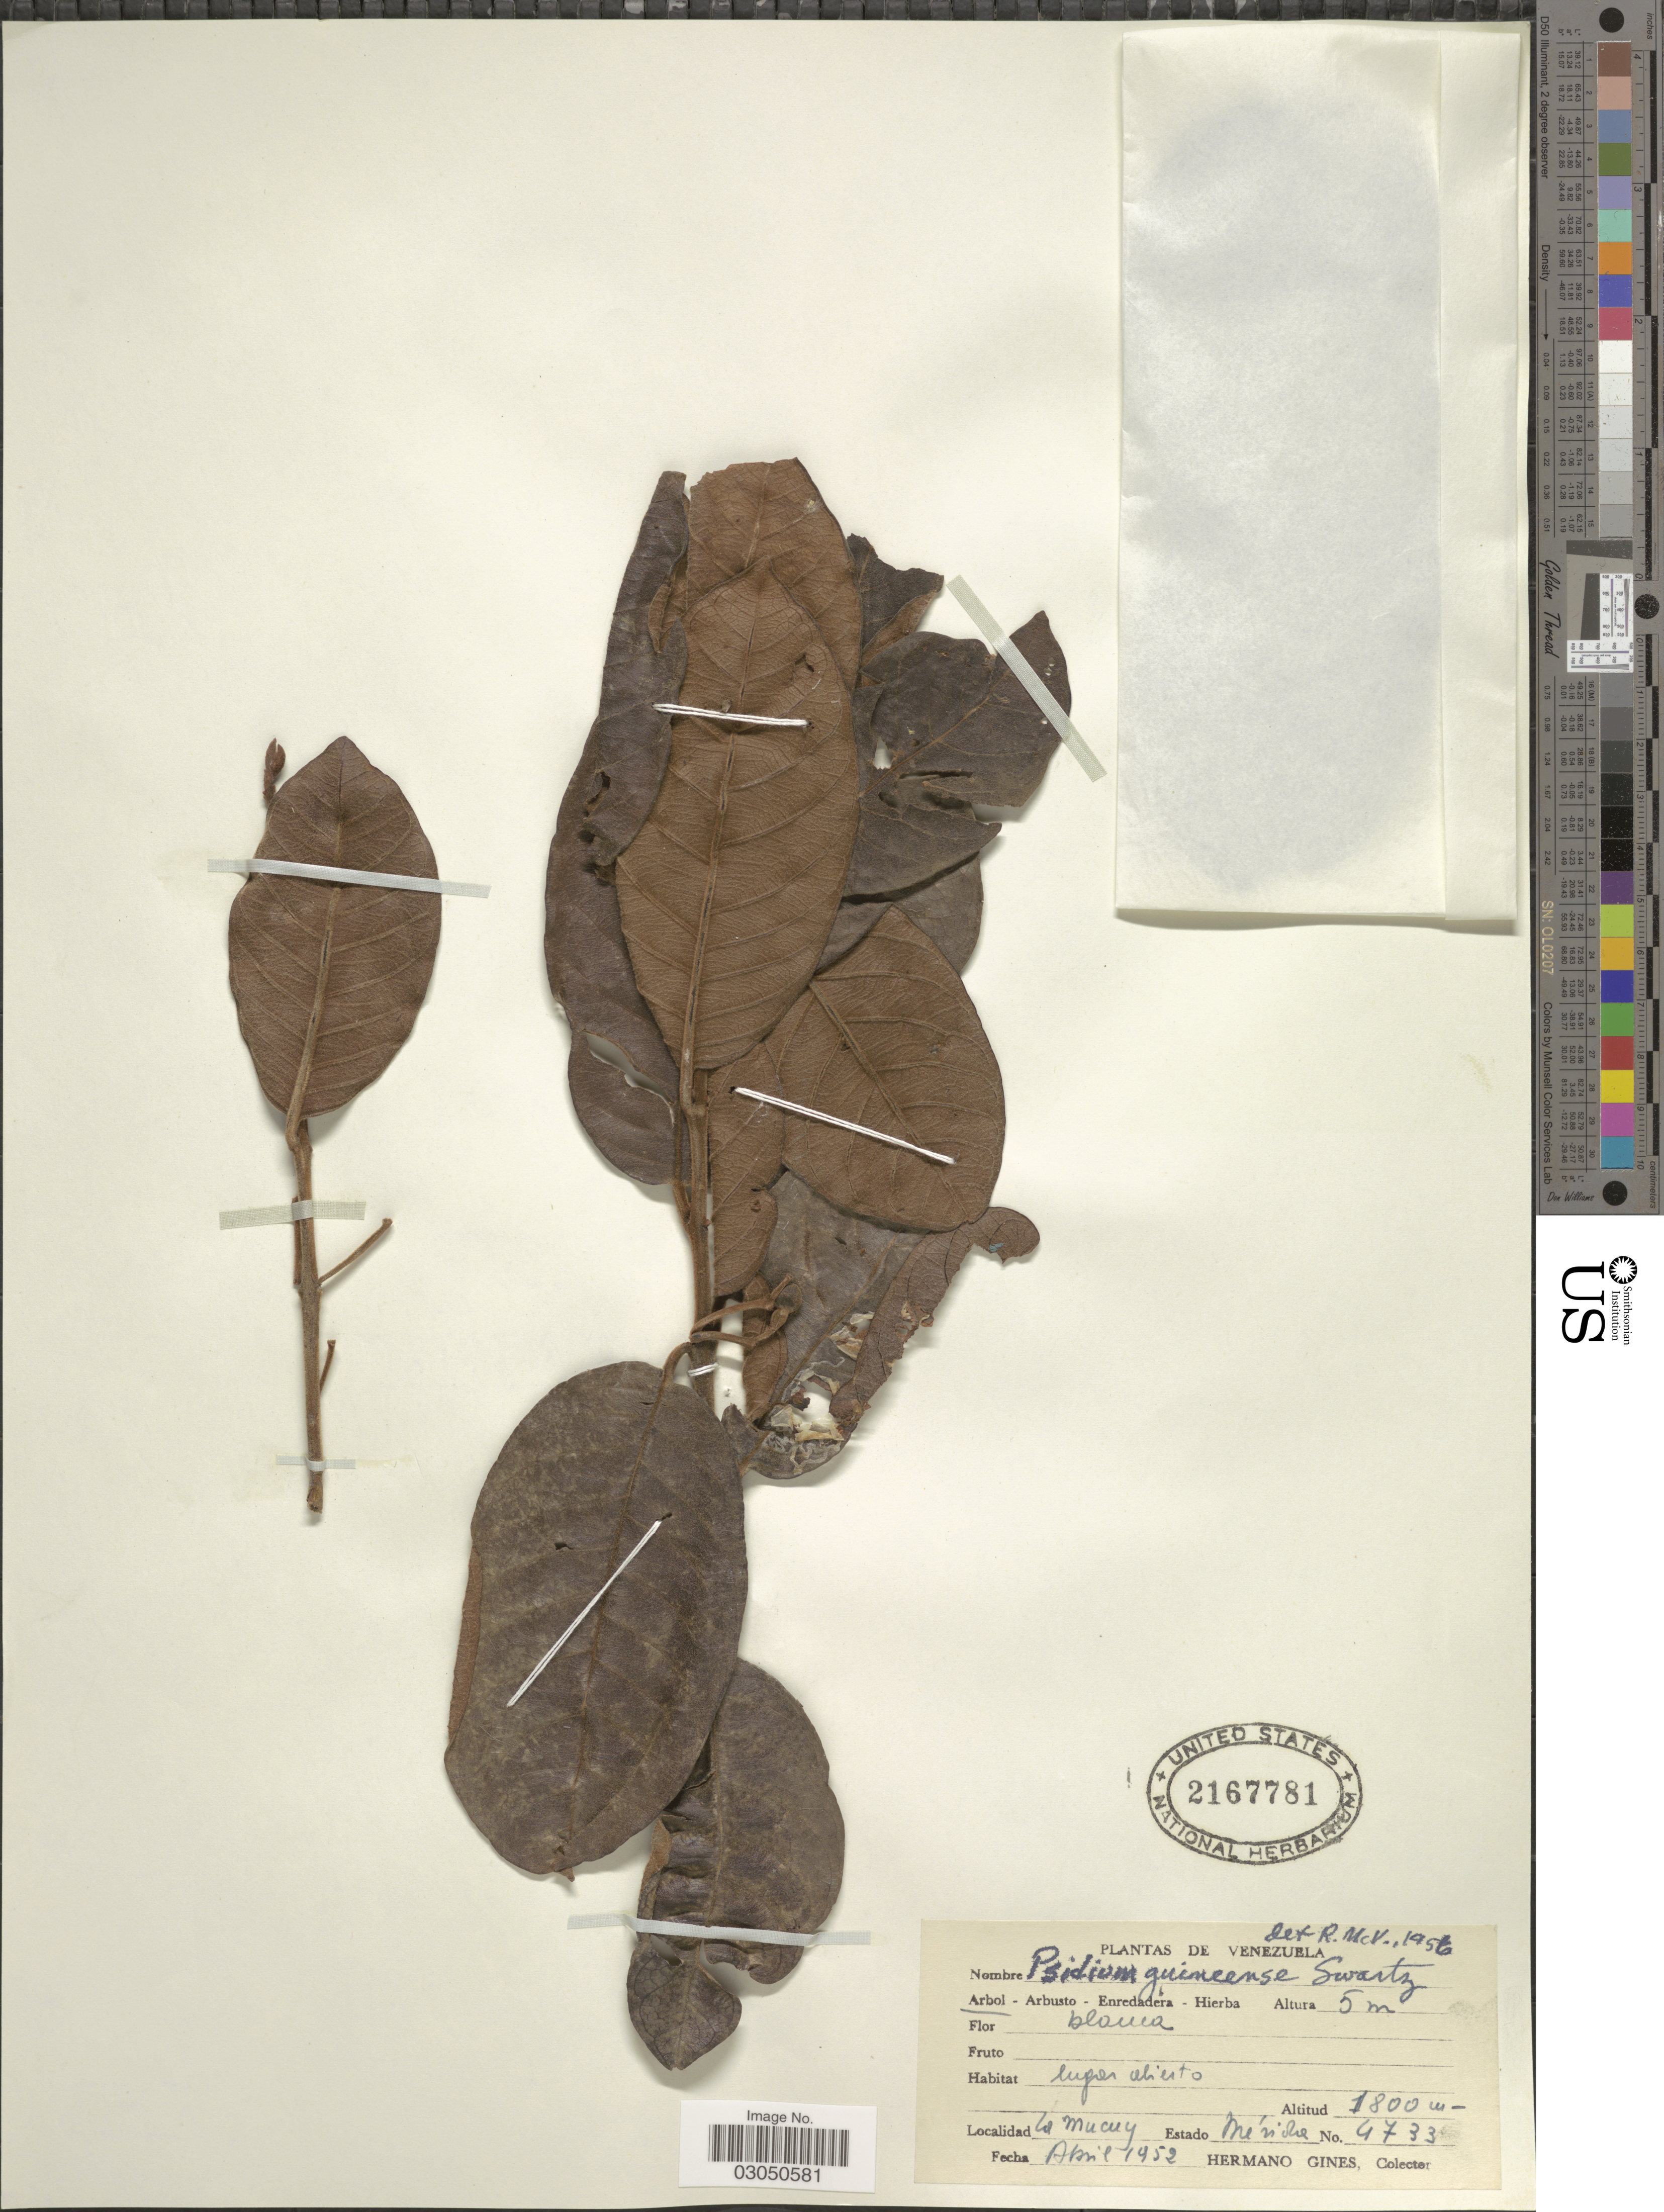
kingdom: Plantae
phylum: Tracheophyta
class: Magnoliopsida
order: Myrtales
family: Myrtaceae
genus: Psidium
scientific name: Psidium guineense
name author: Sw.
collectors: Bro. Gines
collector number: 4733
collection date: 1952-04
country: Venezuela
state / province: Mérida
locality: La Mucuy. Estado Mérida.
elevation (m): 1800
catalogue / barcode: US 2167781